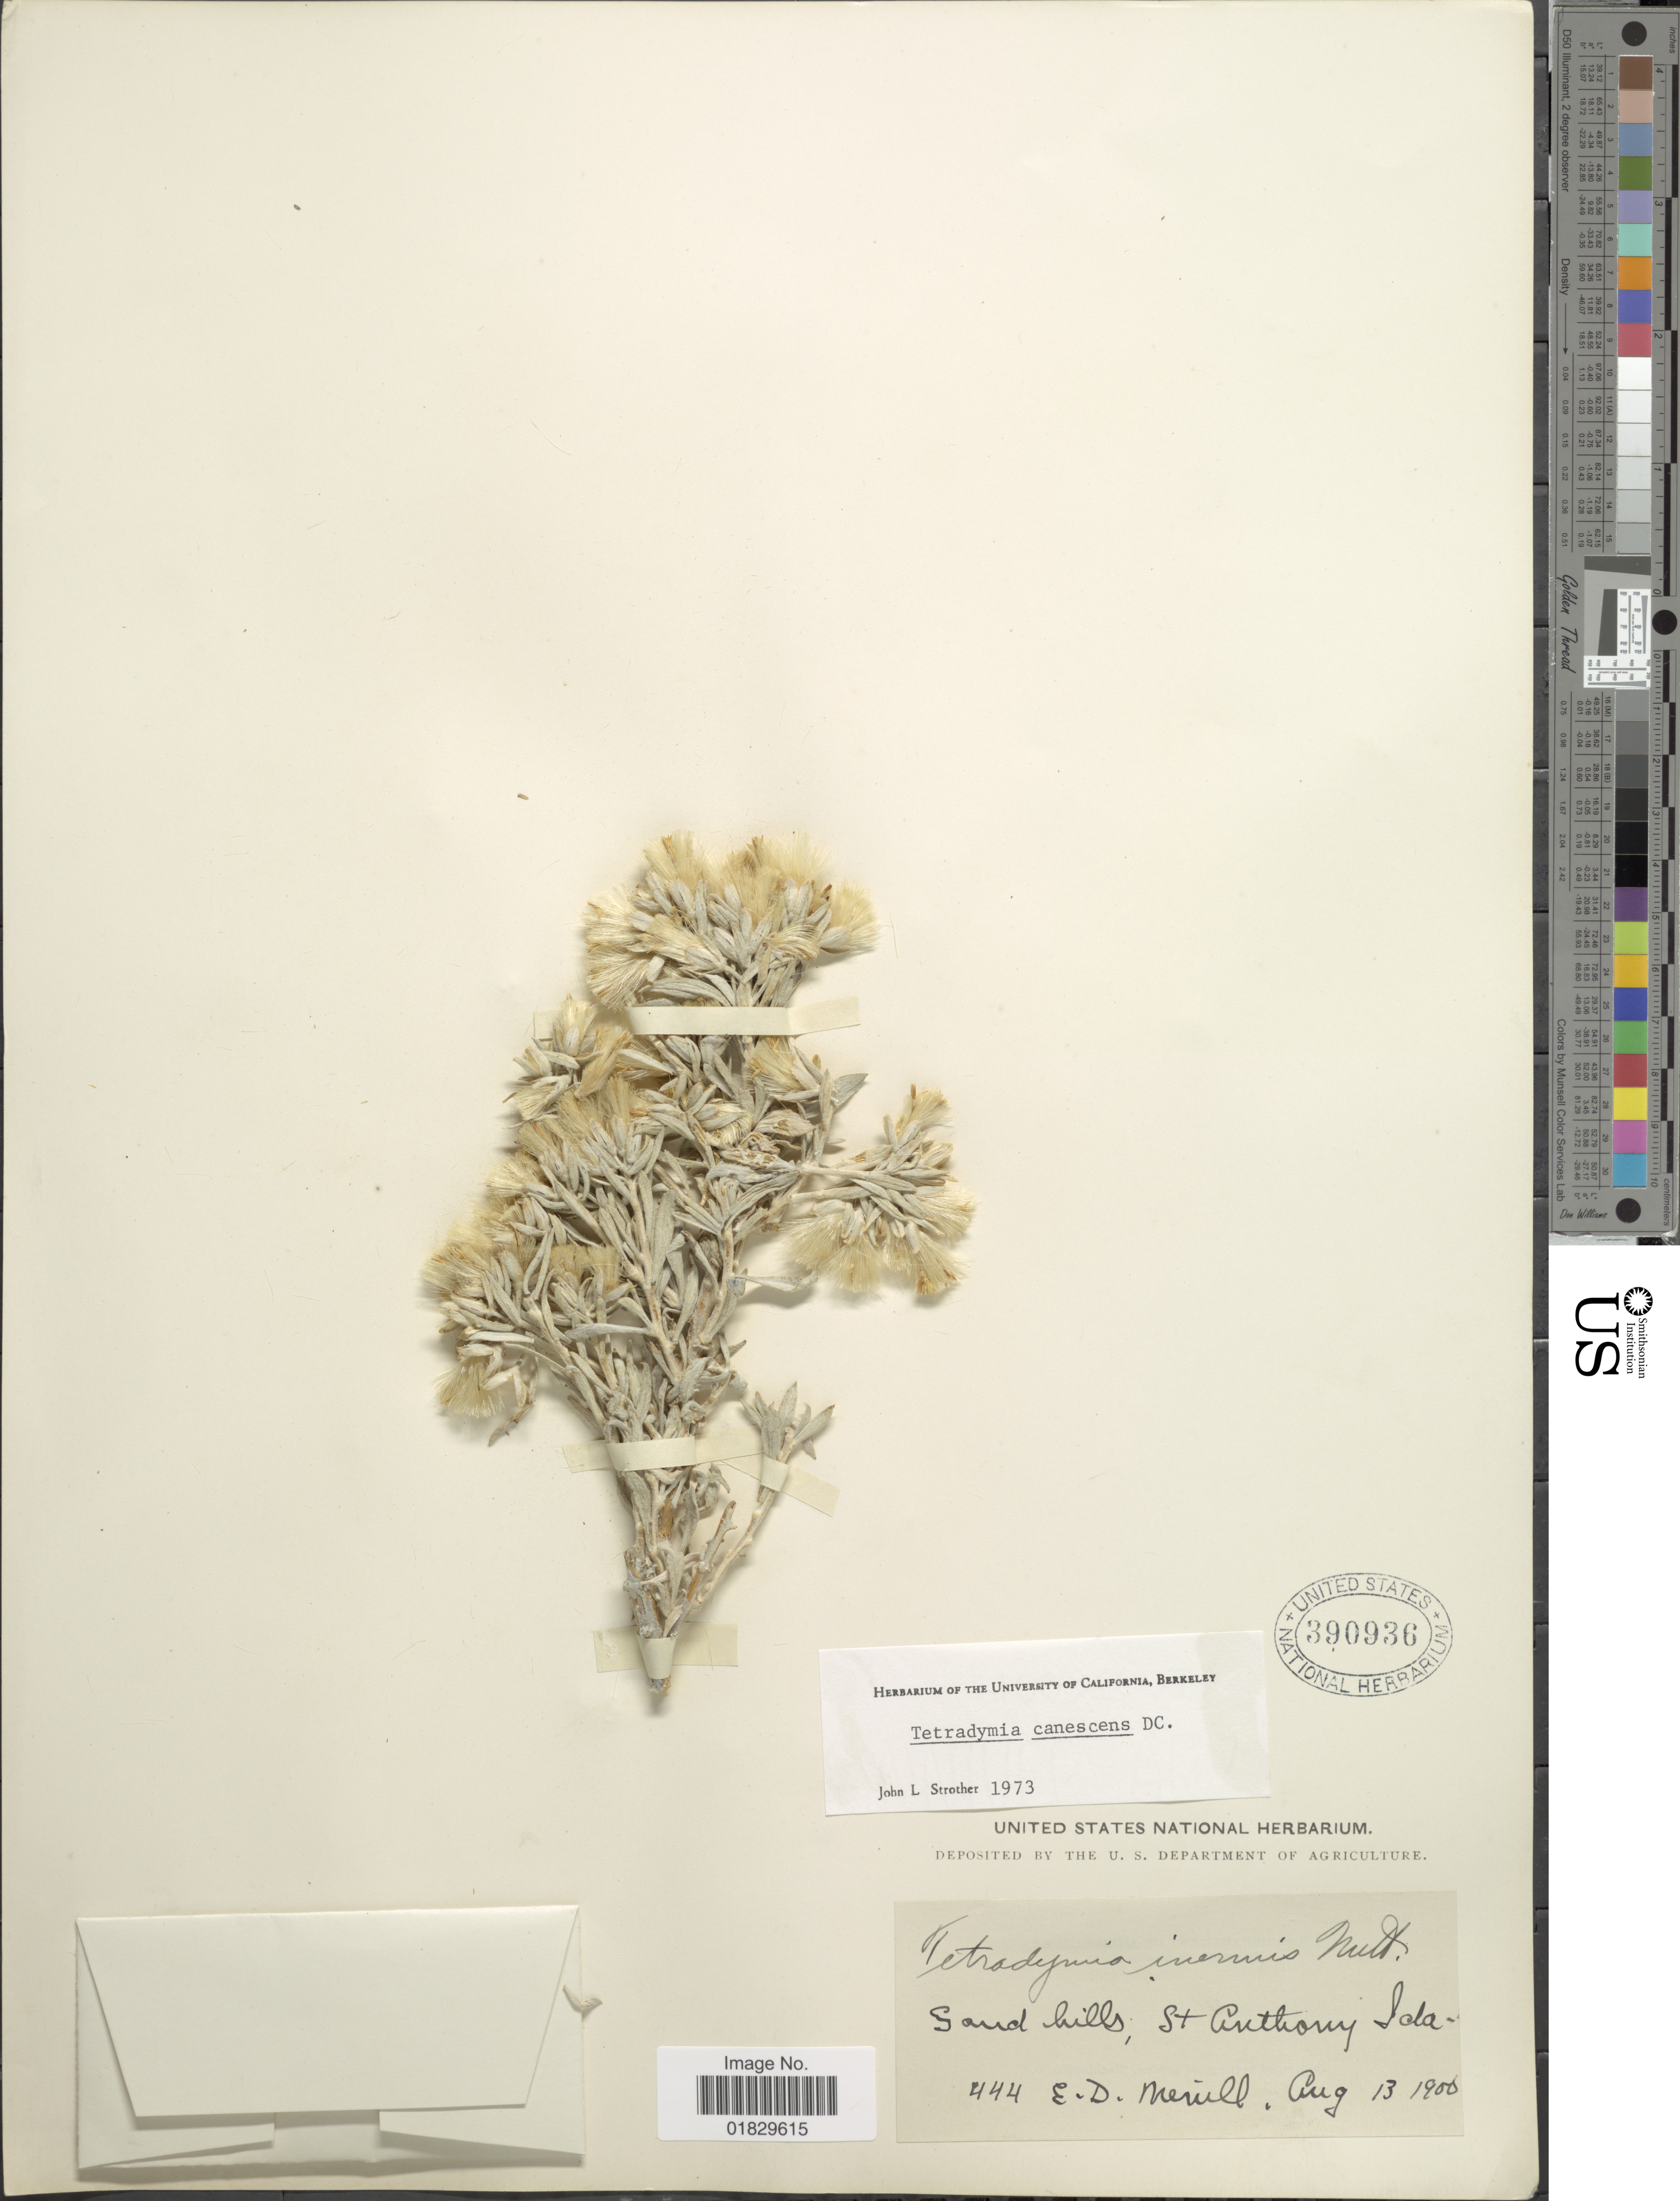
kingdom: Plantae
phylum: Tracheophyta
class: Magnoliopsida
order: Asterales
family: Asteraceae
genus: Tetradymia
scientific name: Tetradymia canescens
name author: DC.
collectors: E. D. Merrill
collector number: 444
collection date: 1906-08-13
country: United States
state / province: Idaho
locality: Sand hills, St Anthony, Ida.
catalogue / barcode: US 390936